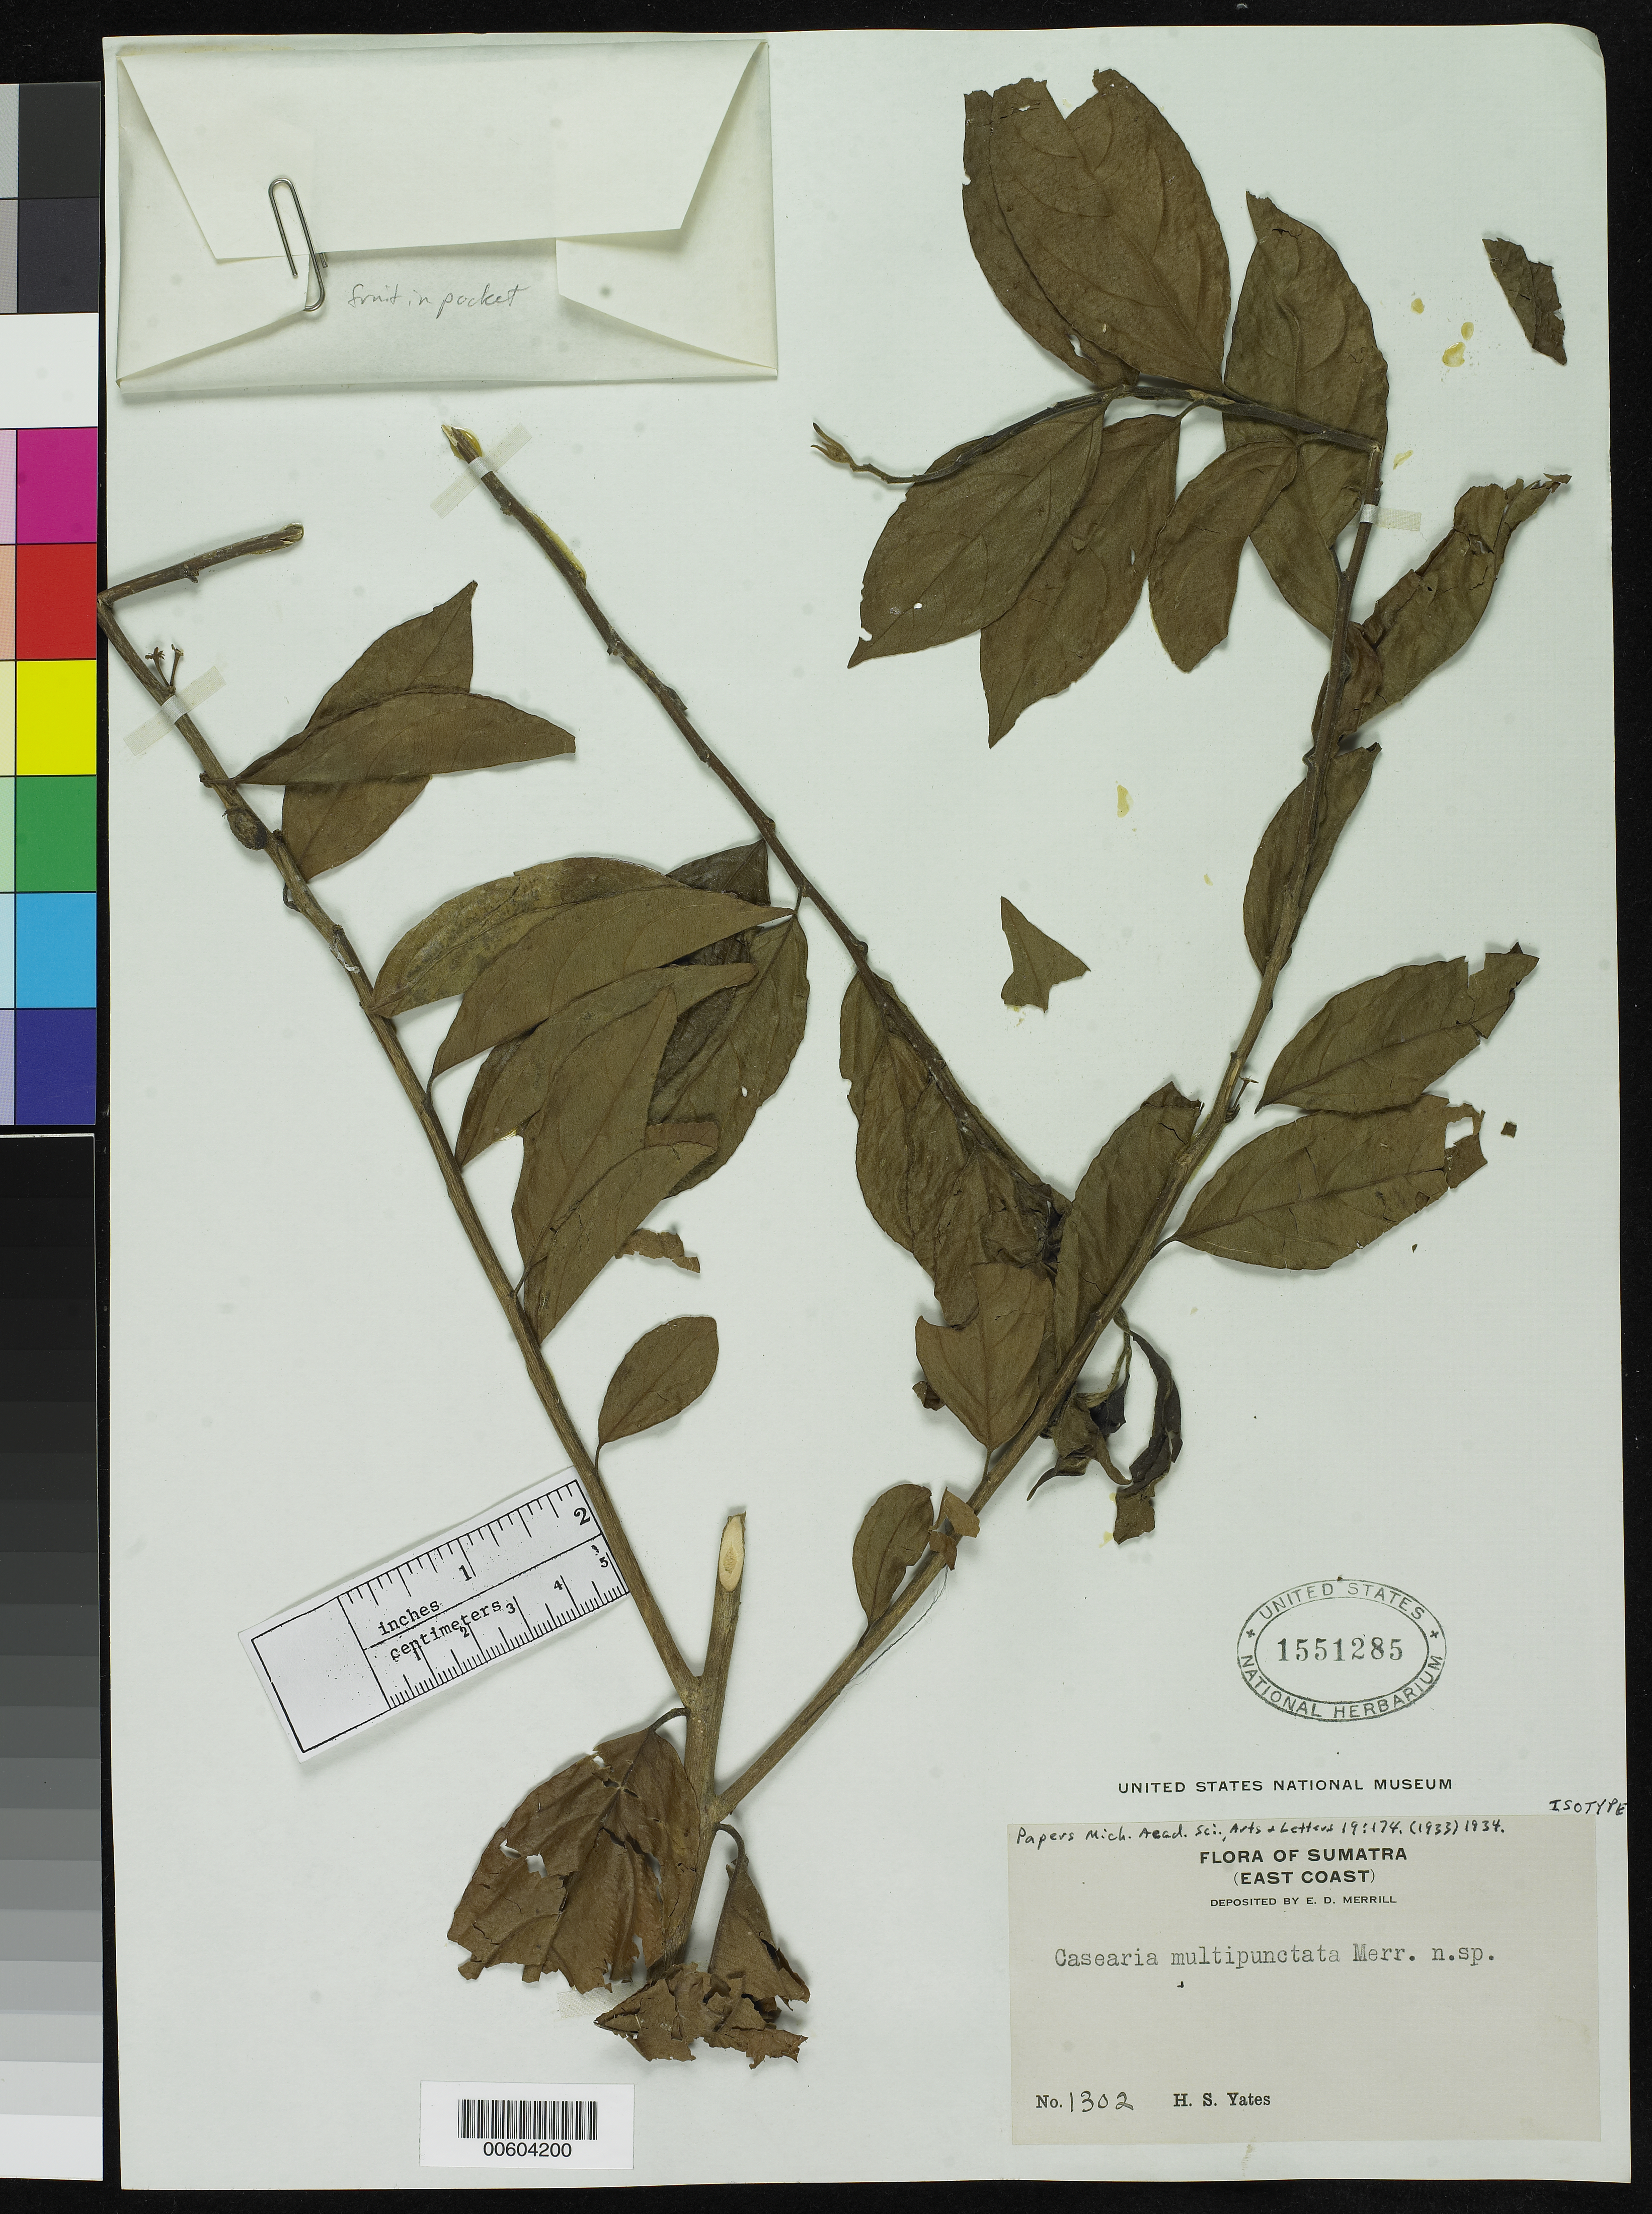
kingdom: Plantae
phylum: Tracheophyta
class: Magnoliopsida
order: Malpighiales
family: Salicaceae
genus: Casearia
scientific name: Casearia multipunctata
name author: Merr.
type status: Isotype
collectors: H. S. Yates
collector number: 1302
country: Indonesia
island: Sumatra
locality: East coast.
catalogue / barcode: US 1551285